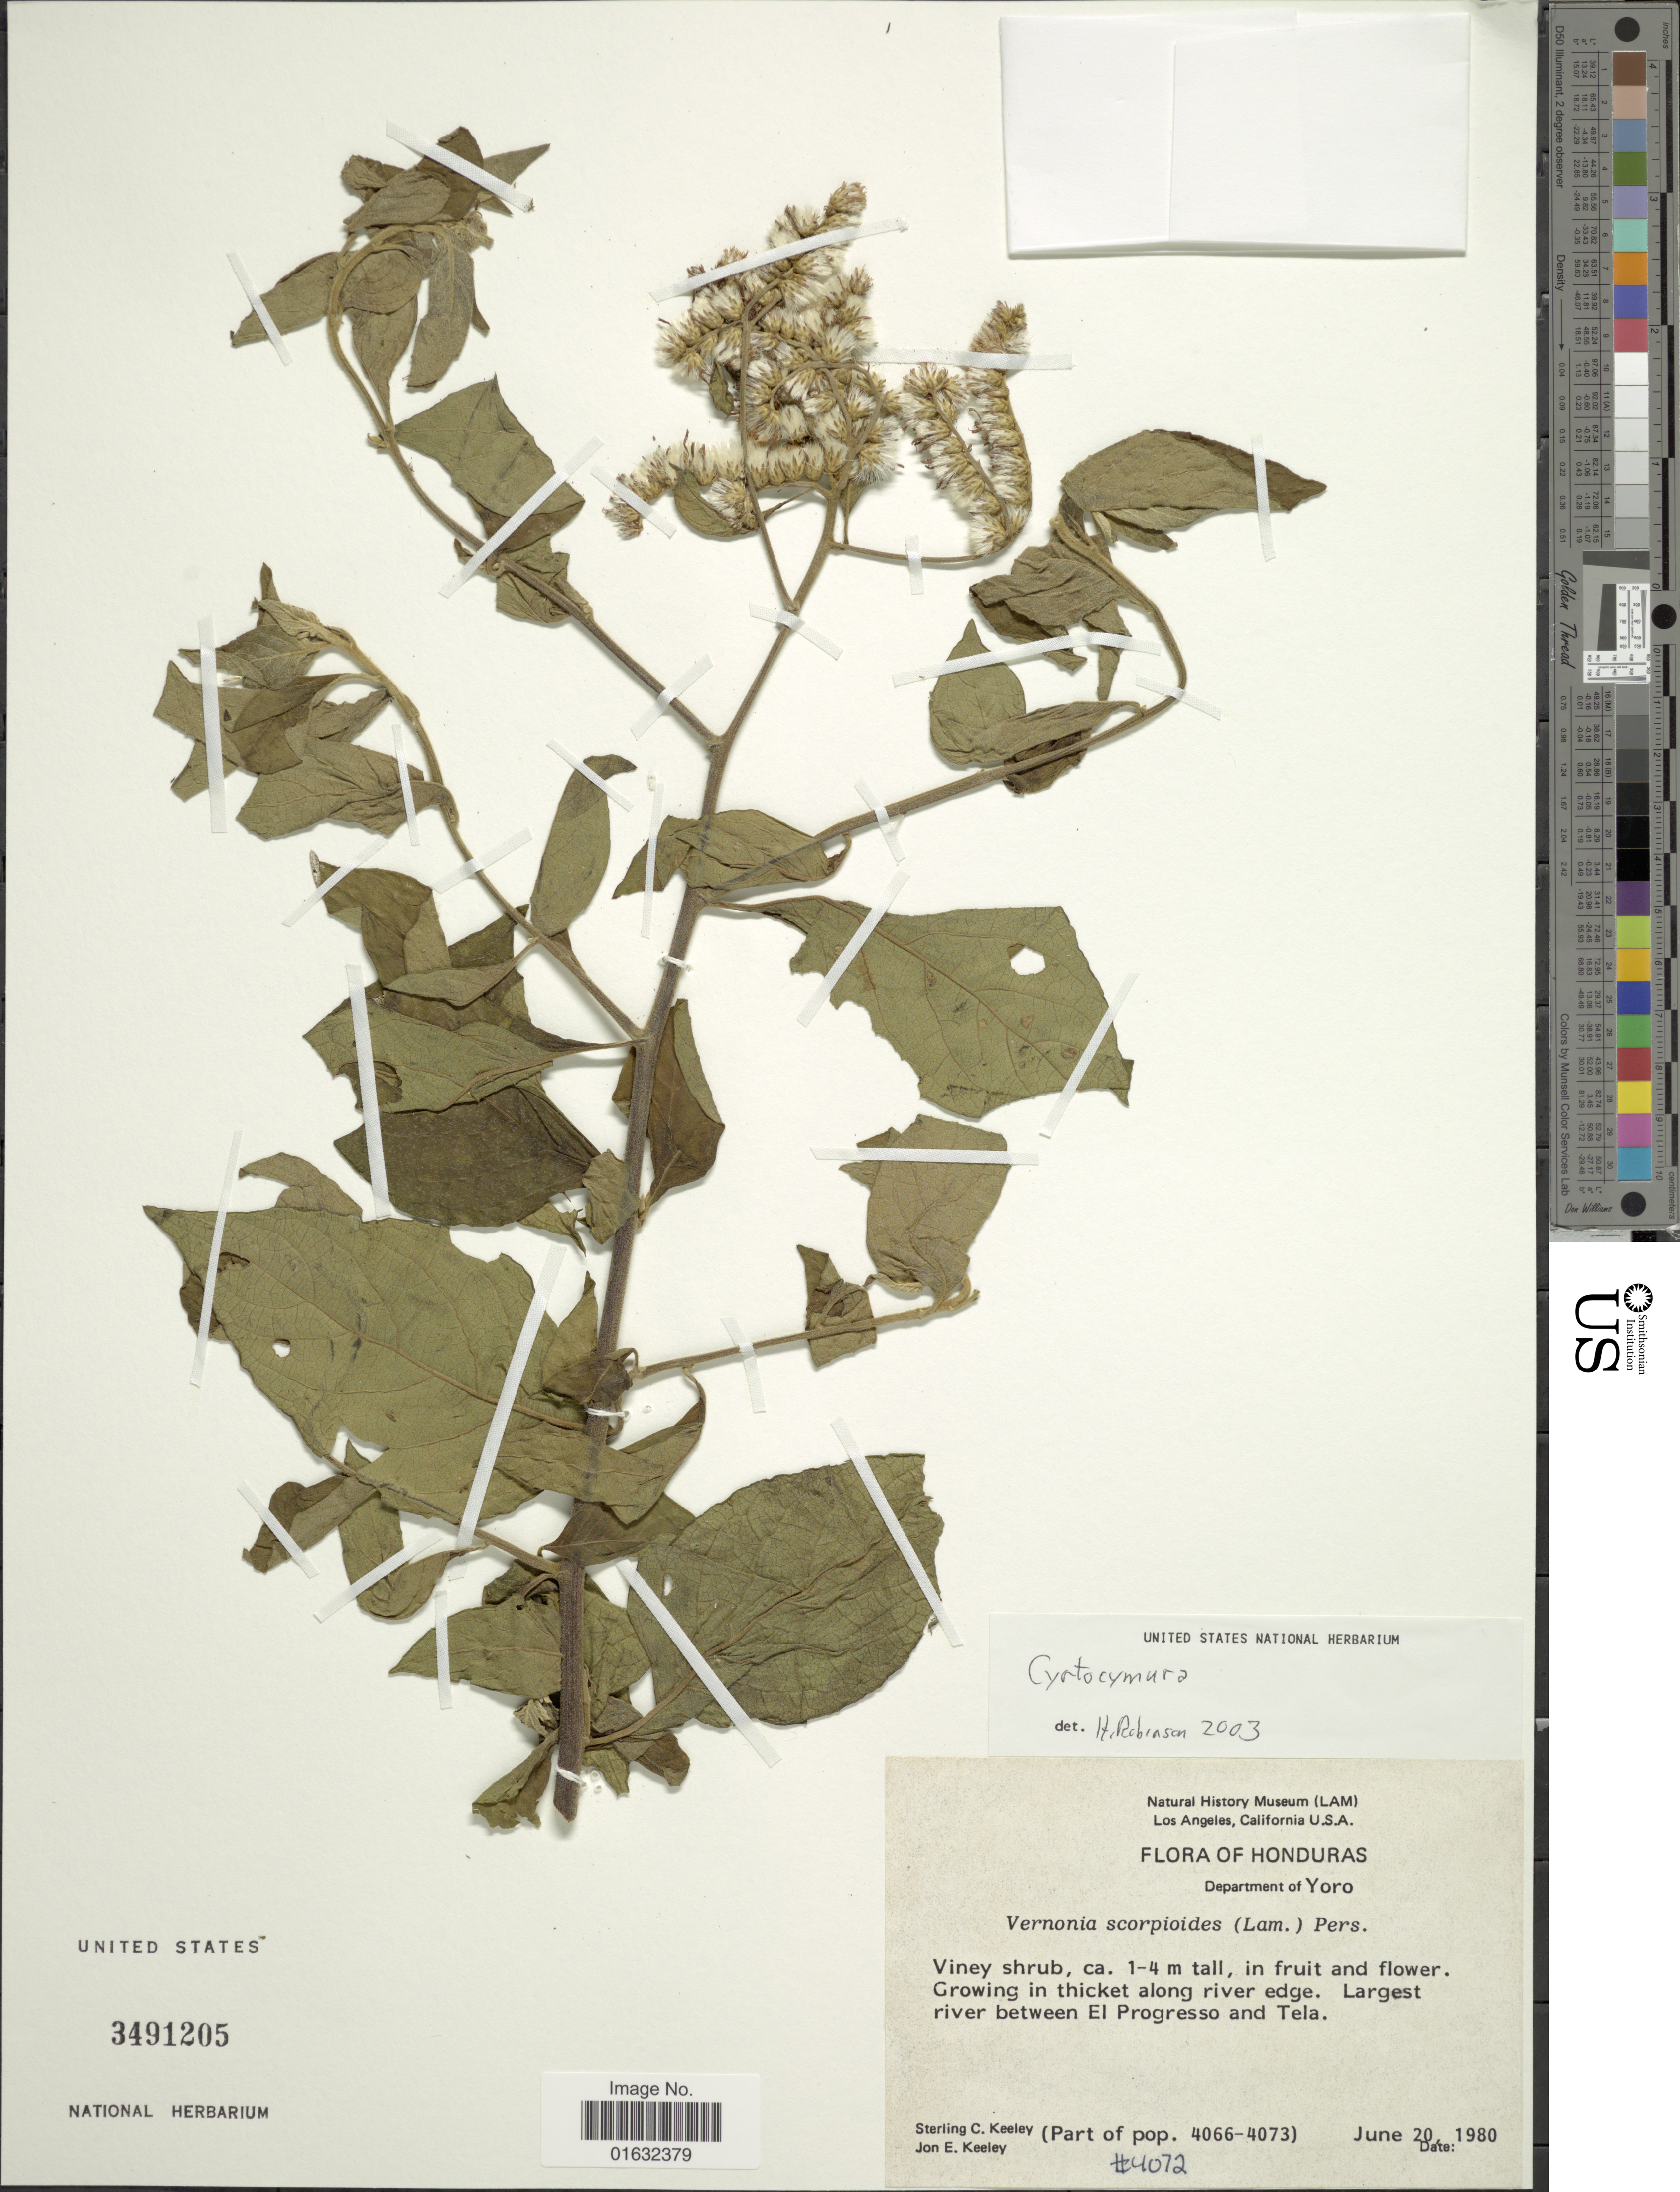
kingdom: Plantae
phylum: Tracheophyta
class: Magnoliopsida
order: Asterales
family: Asteraceae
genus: Cyrtocymura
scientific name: Cyrtocymura scorpioides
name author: (Lam.) H. Rob.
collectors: S. C. Keeley & J. E. Keeley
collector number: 4072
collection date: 1980-06-20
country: Honduras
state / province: Yoro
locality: Growing in thicket along river edge. Largest river between El Progresso and Tela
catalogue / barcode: US 3491205